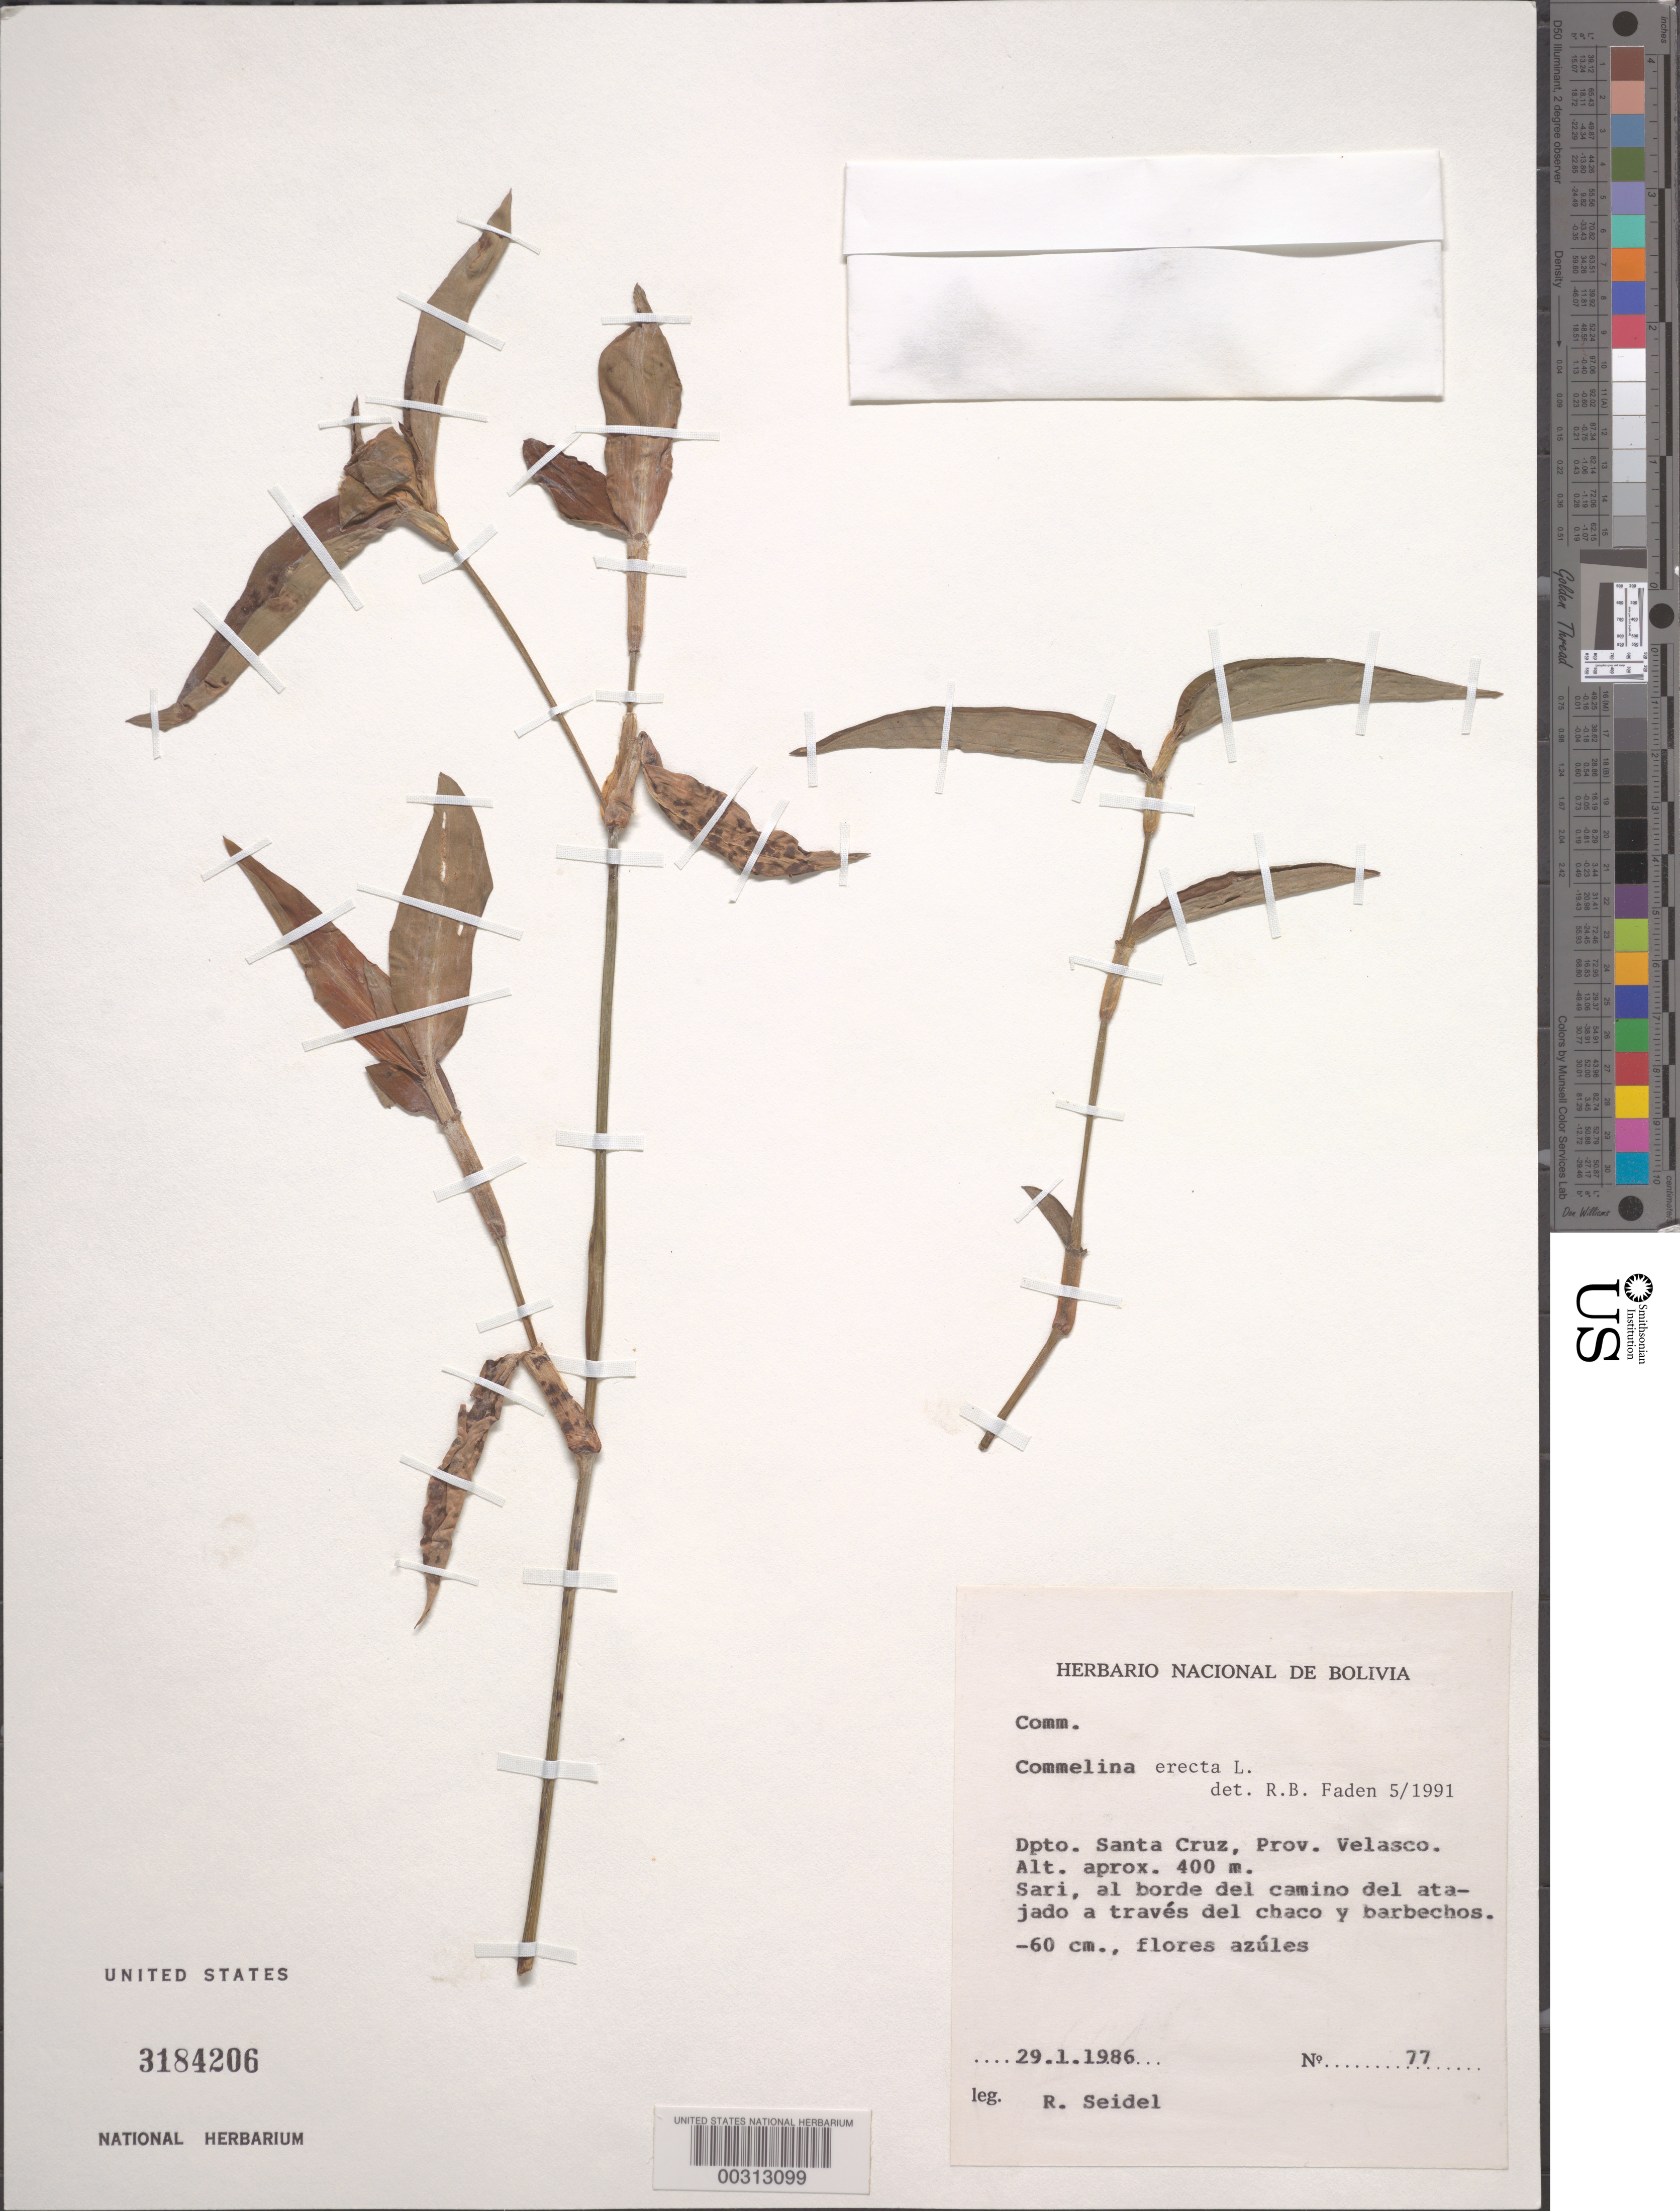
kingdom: Plantae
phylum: Tracheophyta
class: Liliopsida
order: Commelinales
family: Commelinaceae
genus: Commelina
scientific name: Commelina erecta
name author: L.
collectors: R. Seidel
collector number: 77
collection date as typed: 29 Jan 1986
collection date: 1986-01-29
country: Bolivia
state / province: Santa Cruz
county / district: Velasco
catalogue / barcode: US 3184206